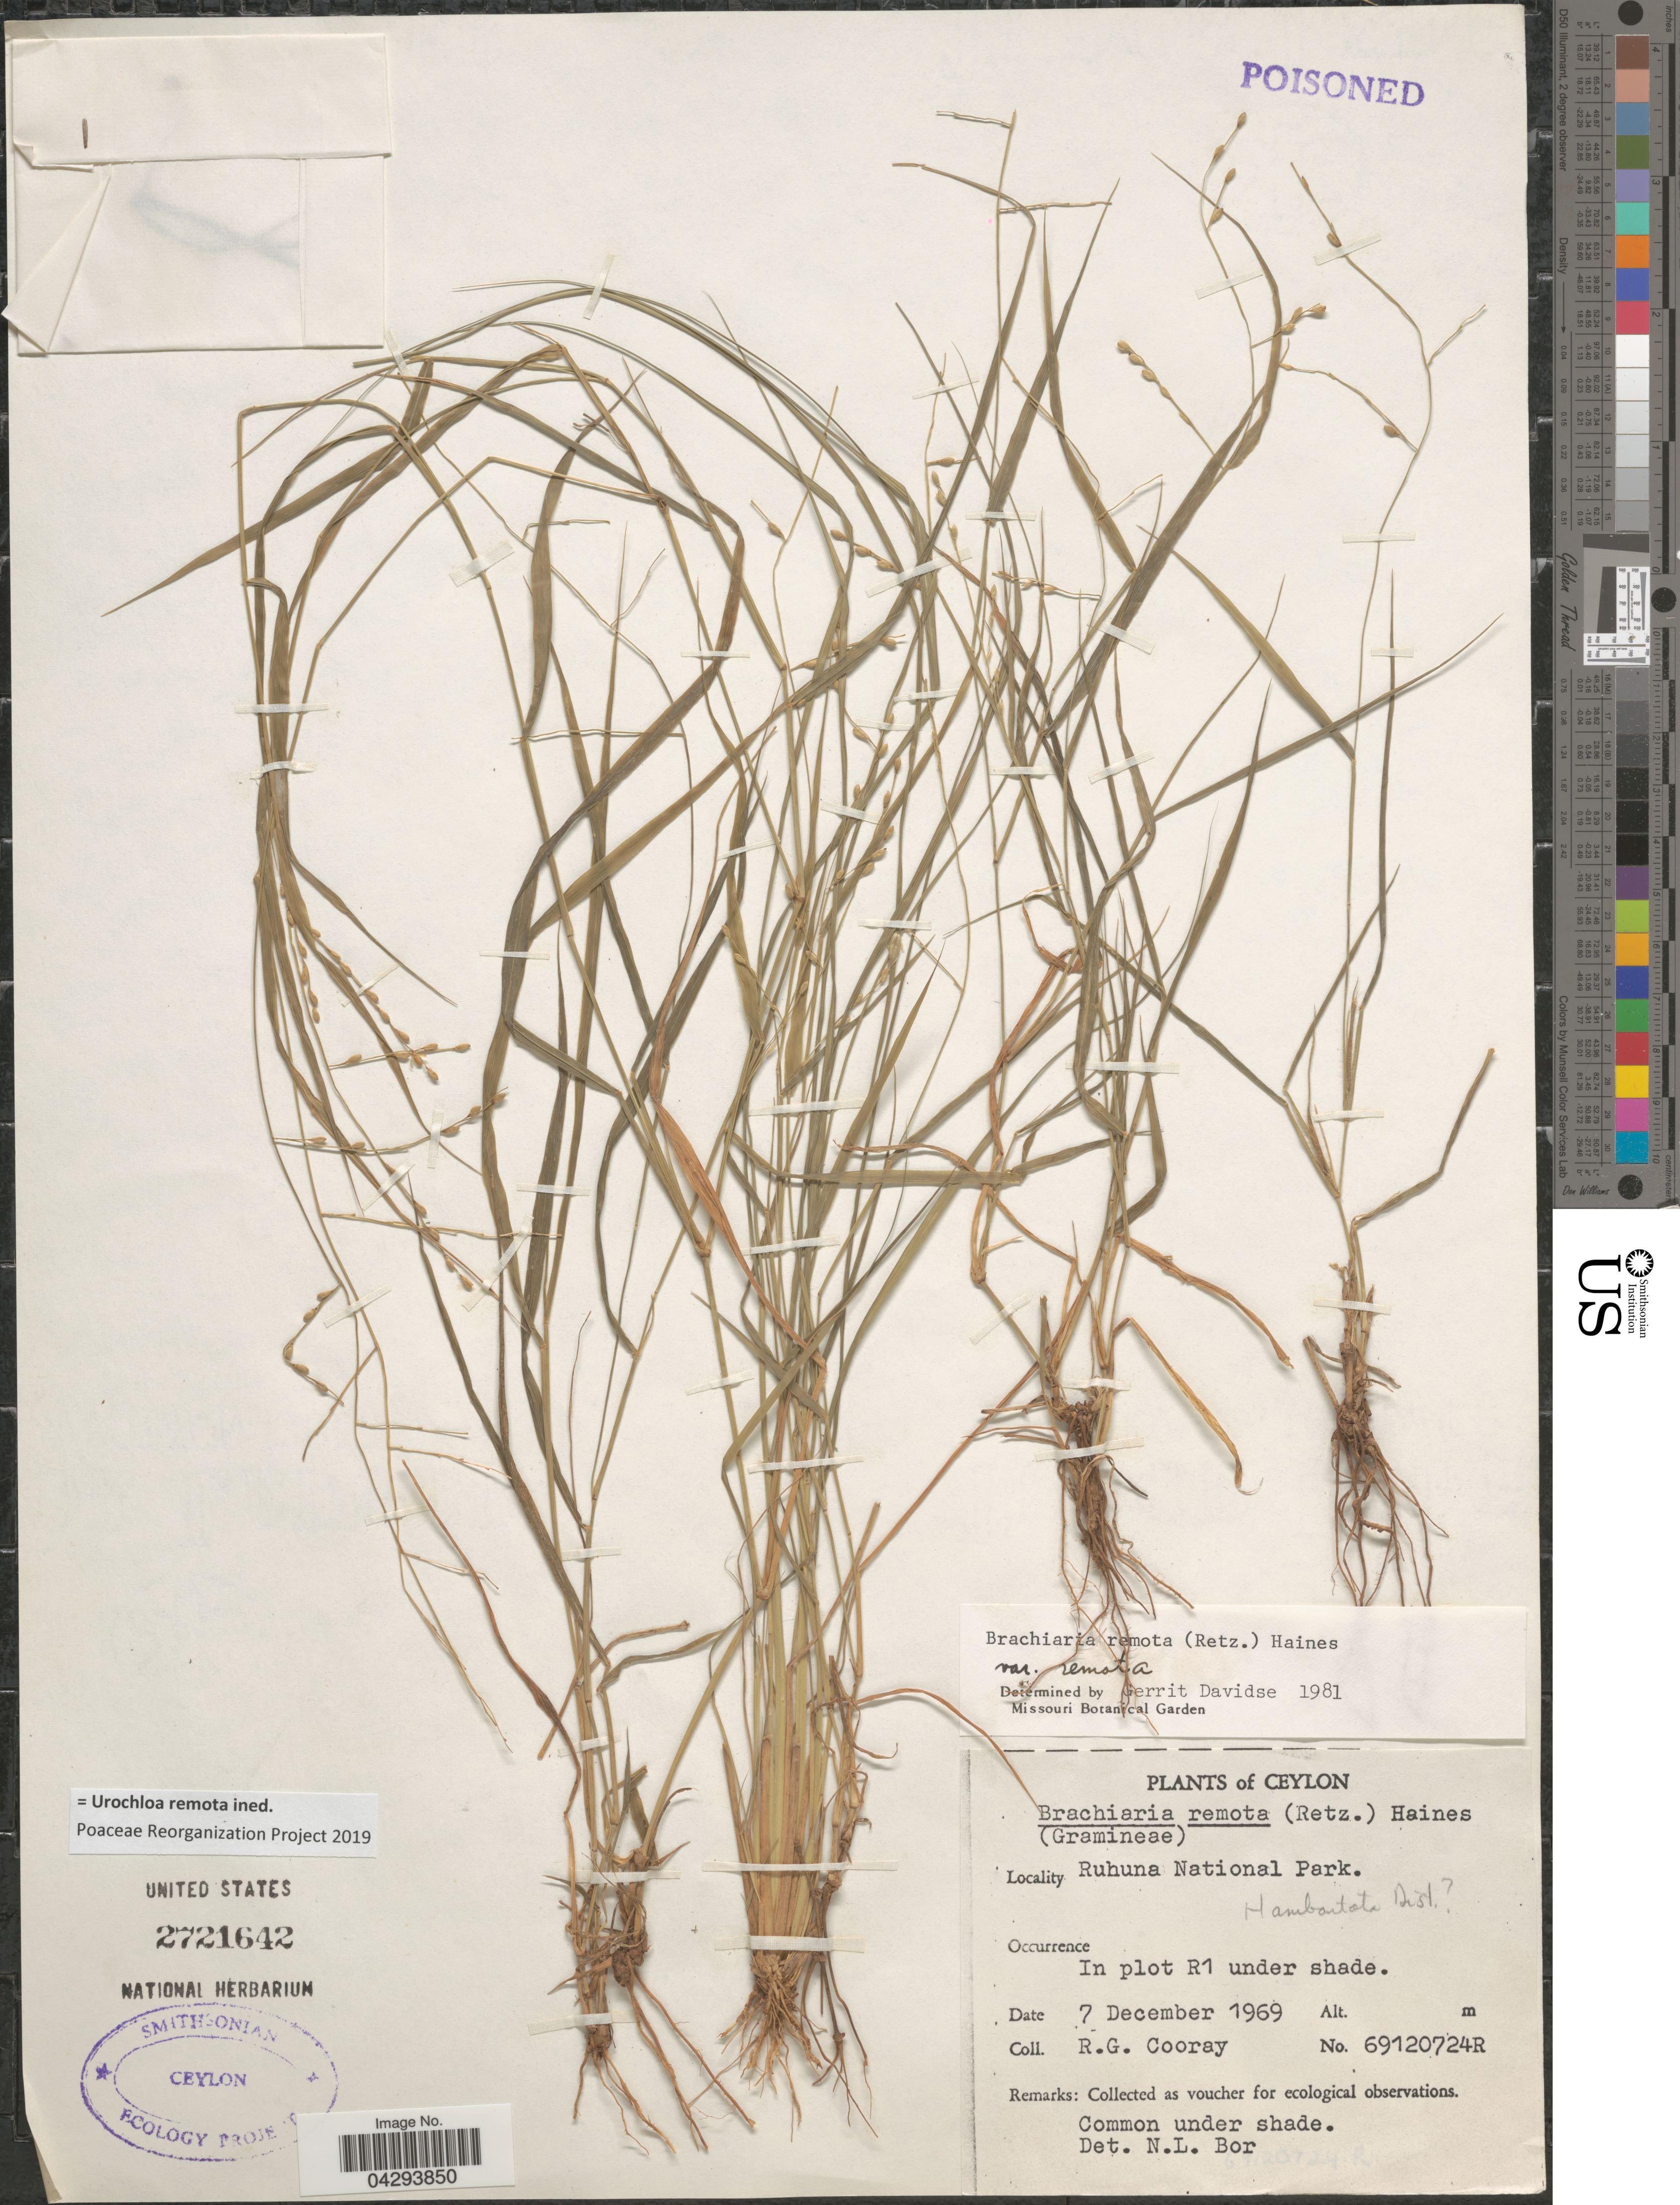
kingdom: Plantae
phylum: Tracheophyta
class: Liliopsida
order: Poales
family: Poaceae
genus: Urochloa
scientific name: Urochloa remota ined.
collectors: R. Cooray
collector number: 69120724R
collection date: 1969-12-07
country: Sri Lanka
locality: Ceylon. Ruhuna National Park. In plot R1 under shade.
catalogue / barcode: US 2721642